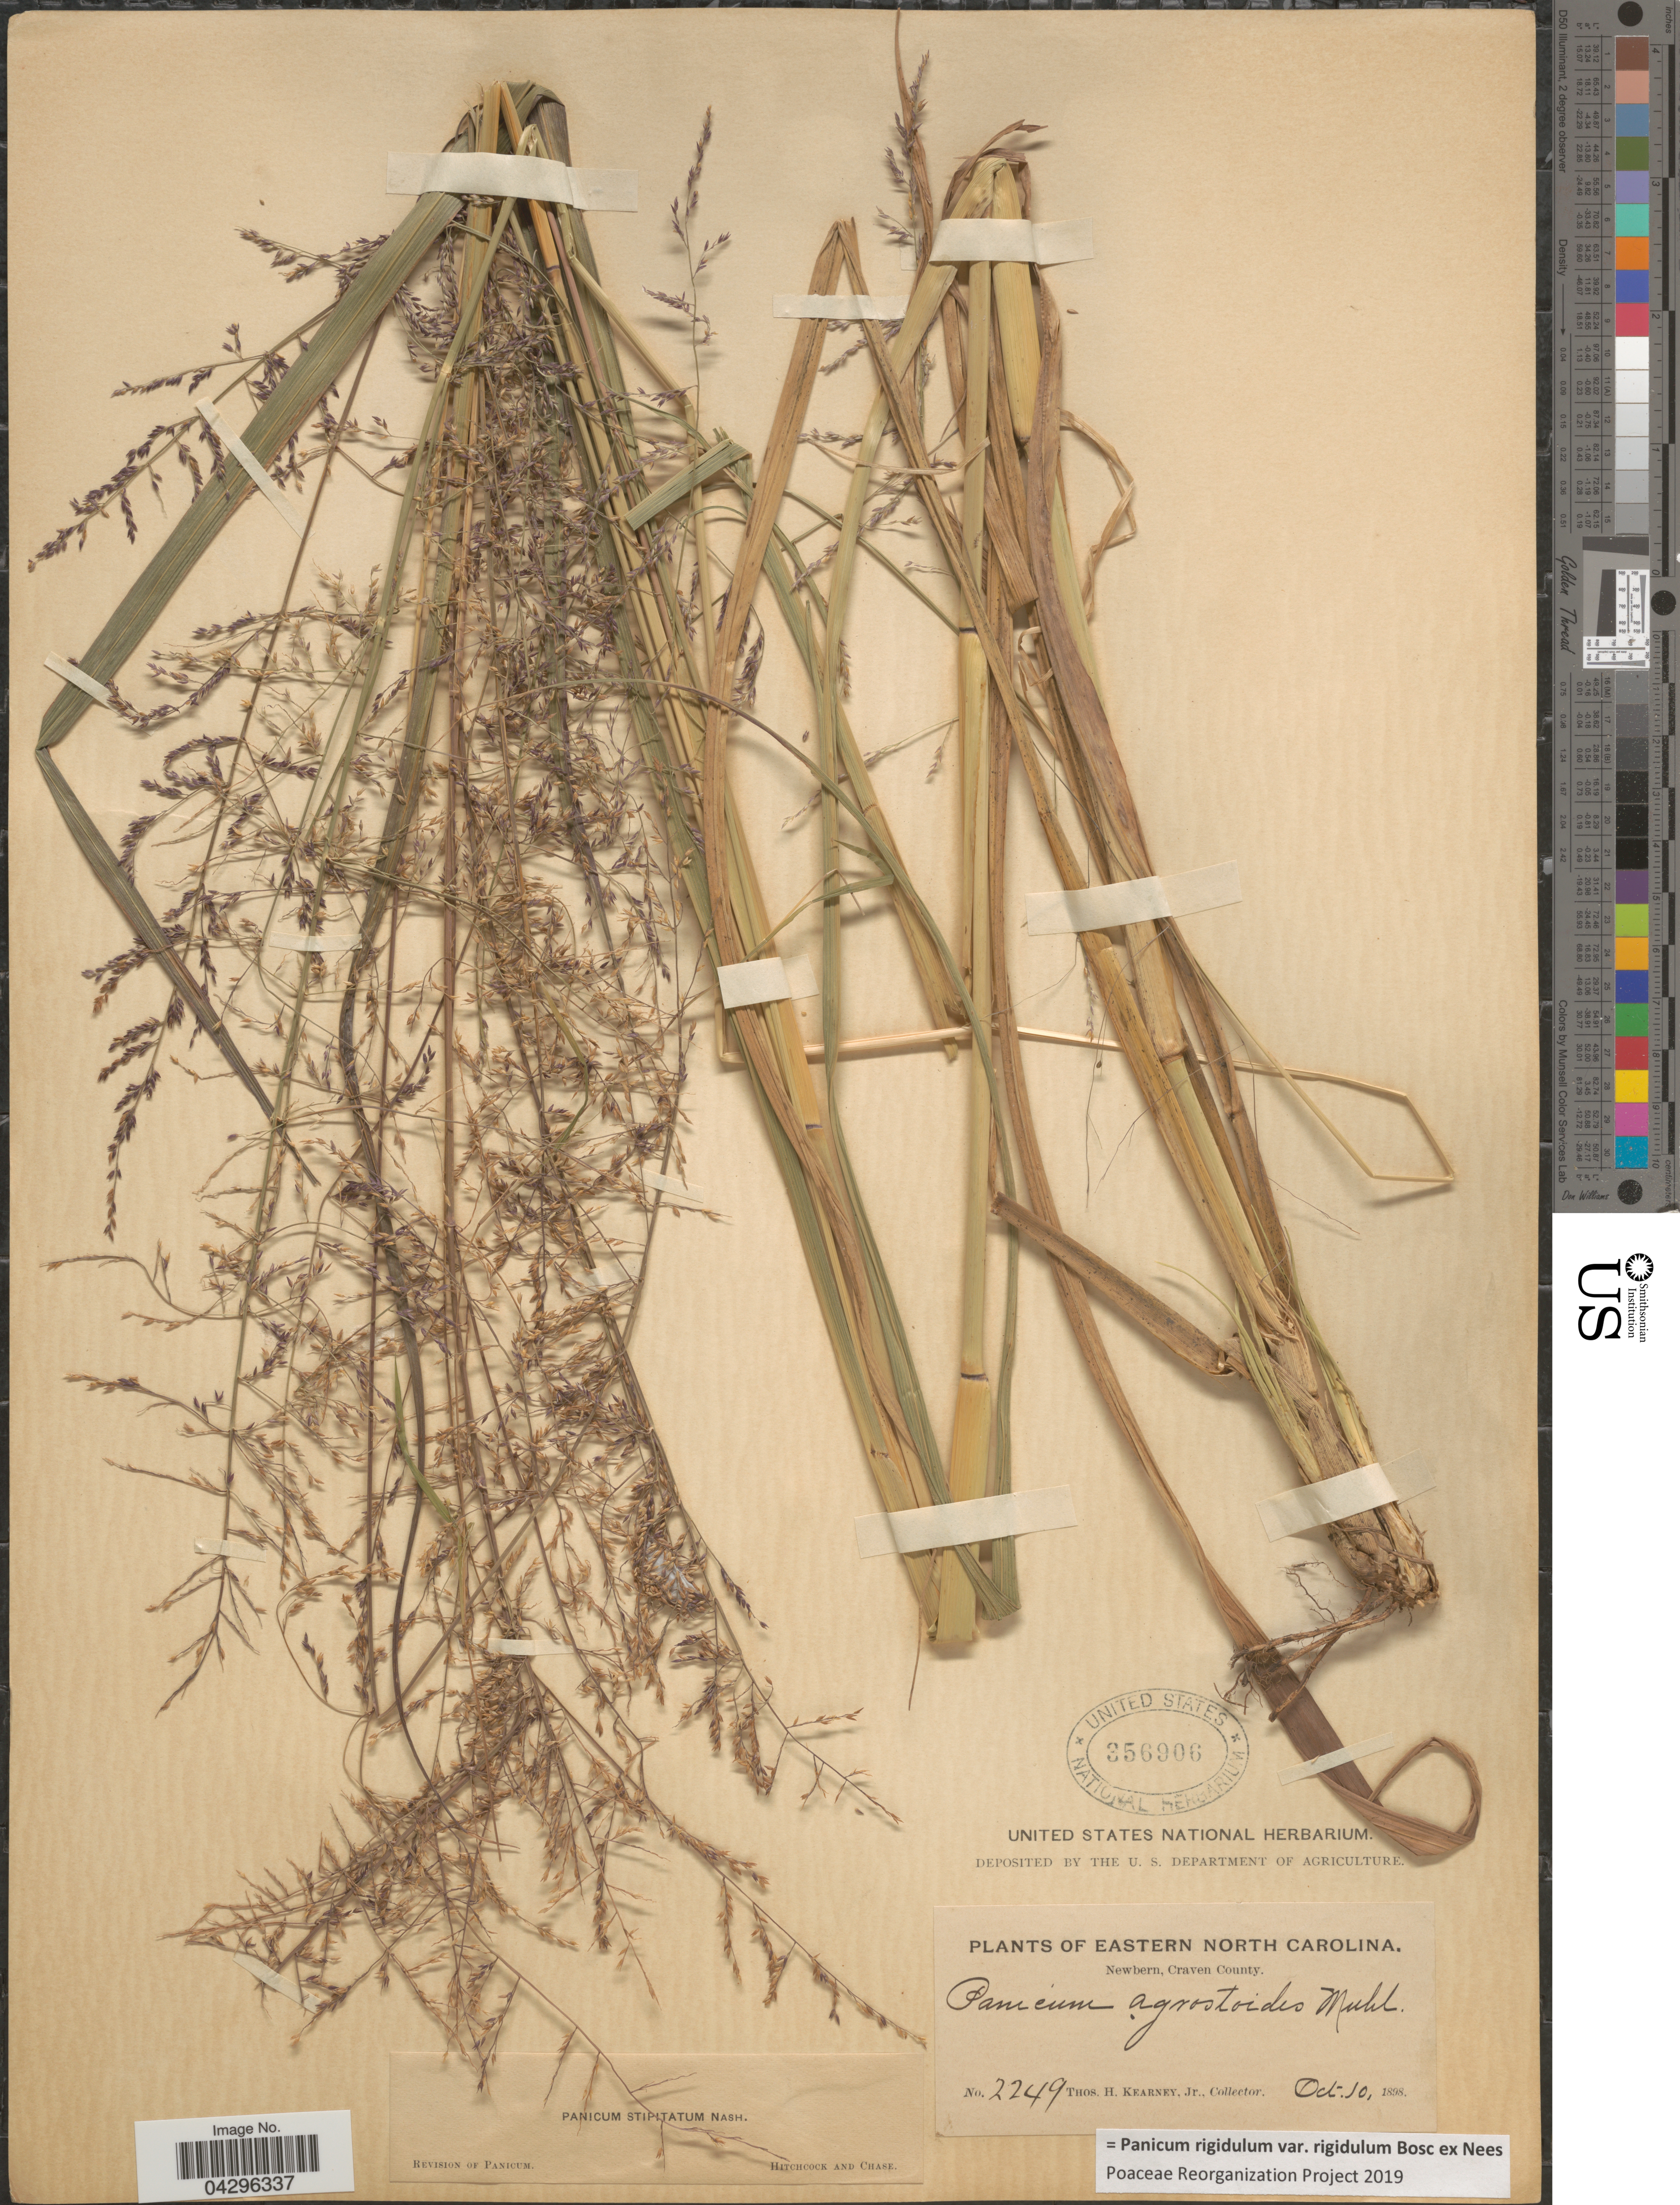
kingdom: Plantae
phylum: Tracheophyta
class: Liliopsida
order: Poales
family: Poaceae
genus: Panicum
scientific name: Panicum rigidulum var. rigidulum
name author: Bosc ex Nees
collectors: T. H. Kearney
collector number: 2249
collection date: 1898-10-10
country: United States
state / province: North Carolina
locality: Eastern North Carolina. Newbern, Craven County.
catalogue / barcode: US 356906